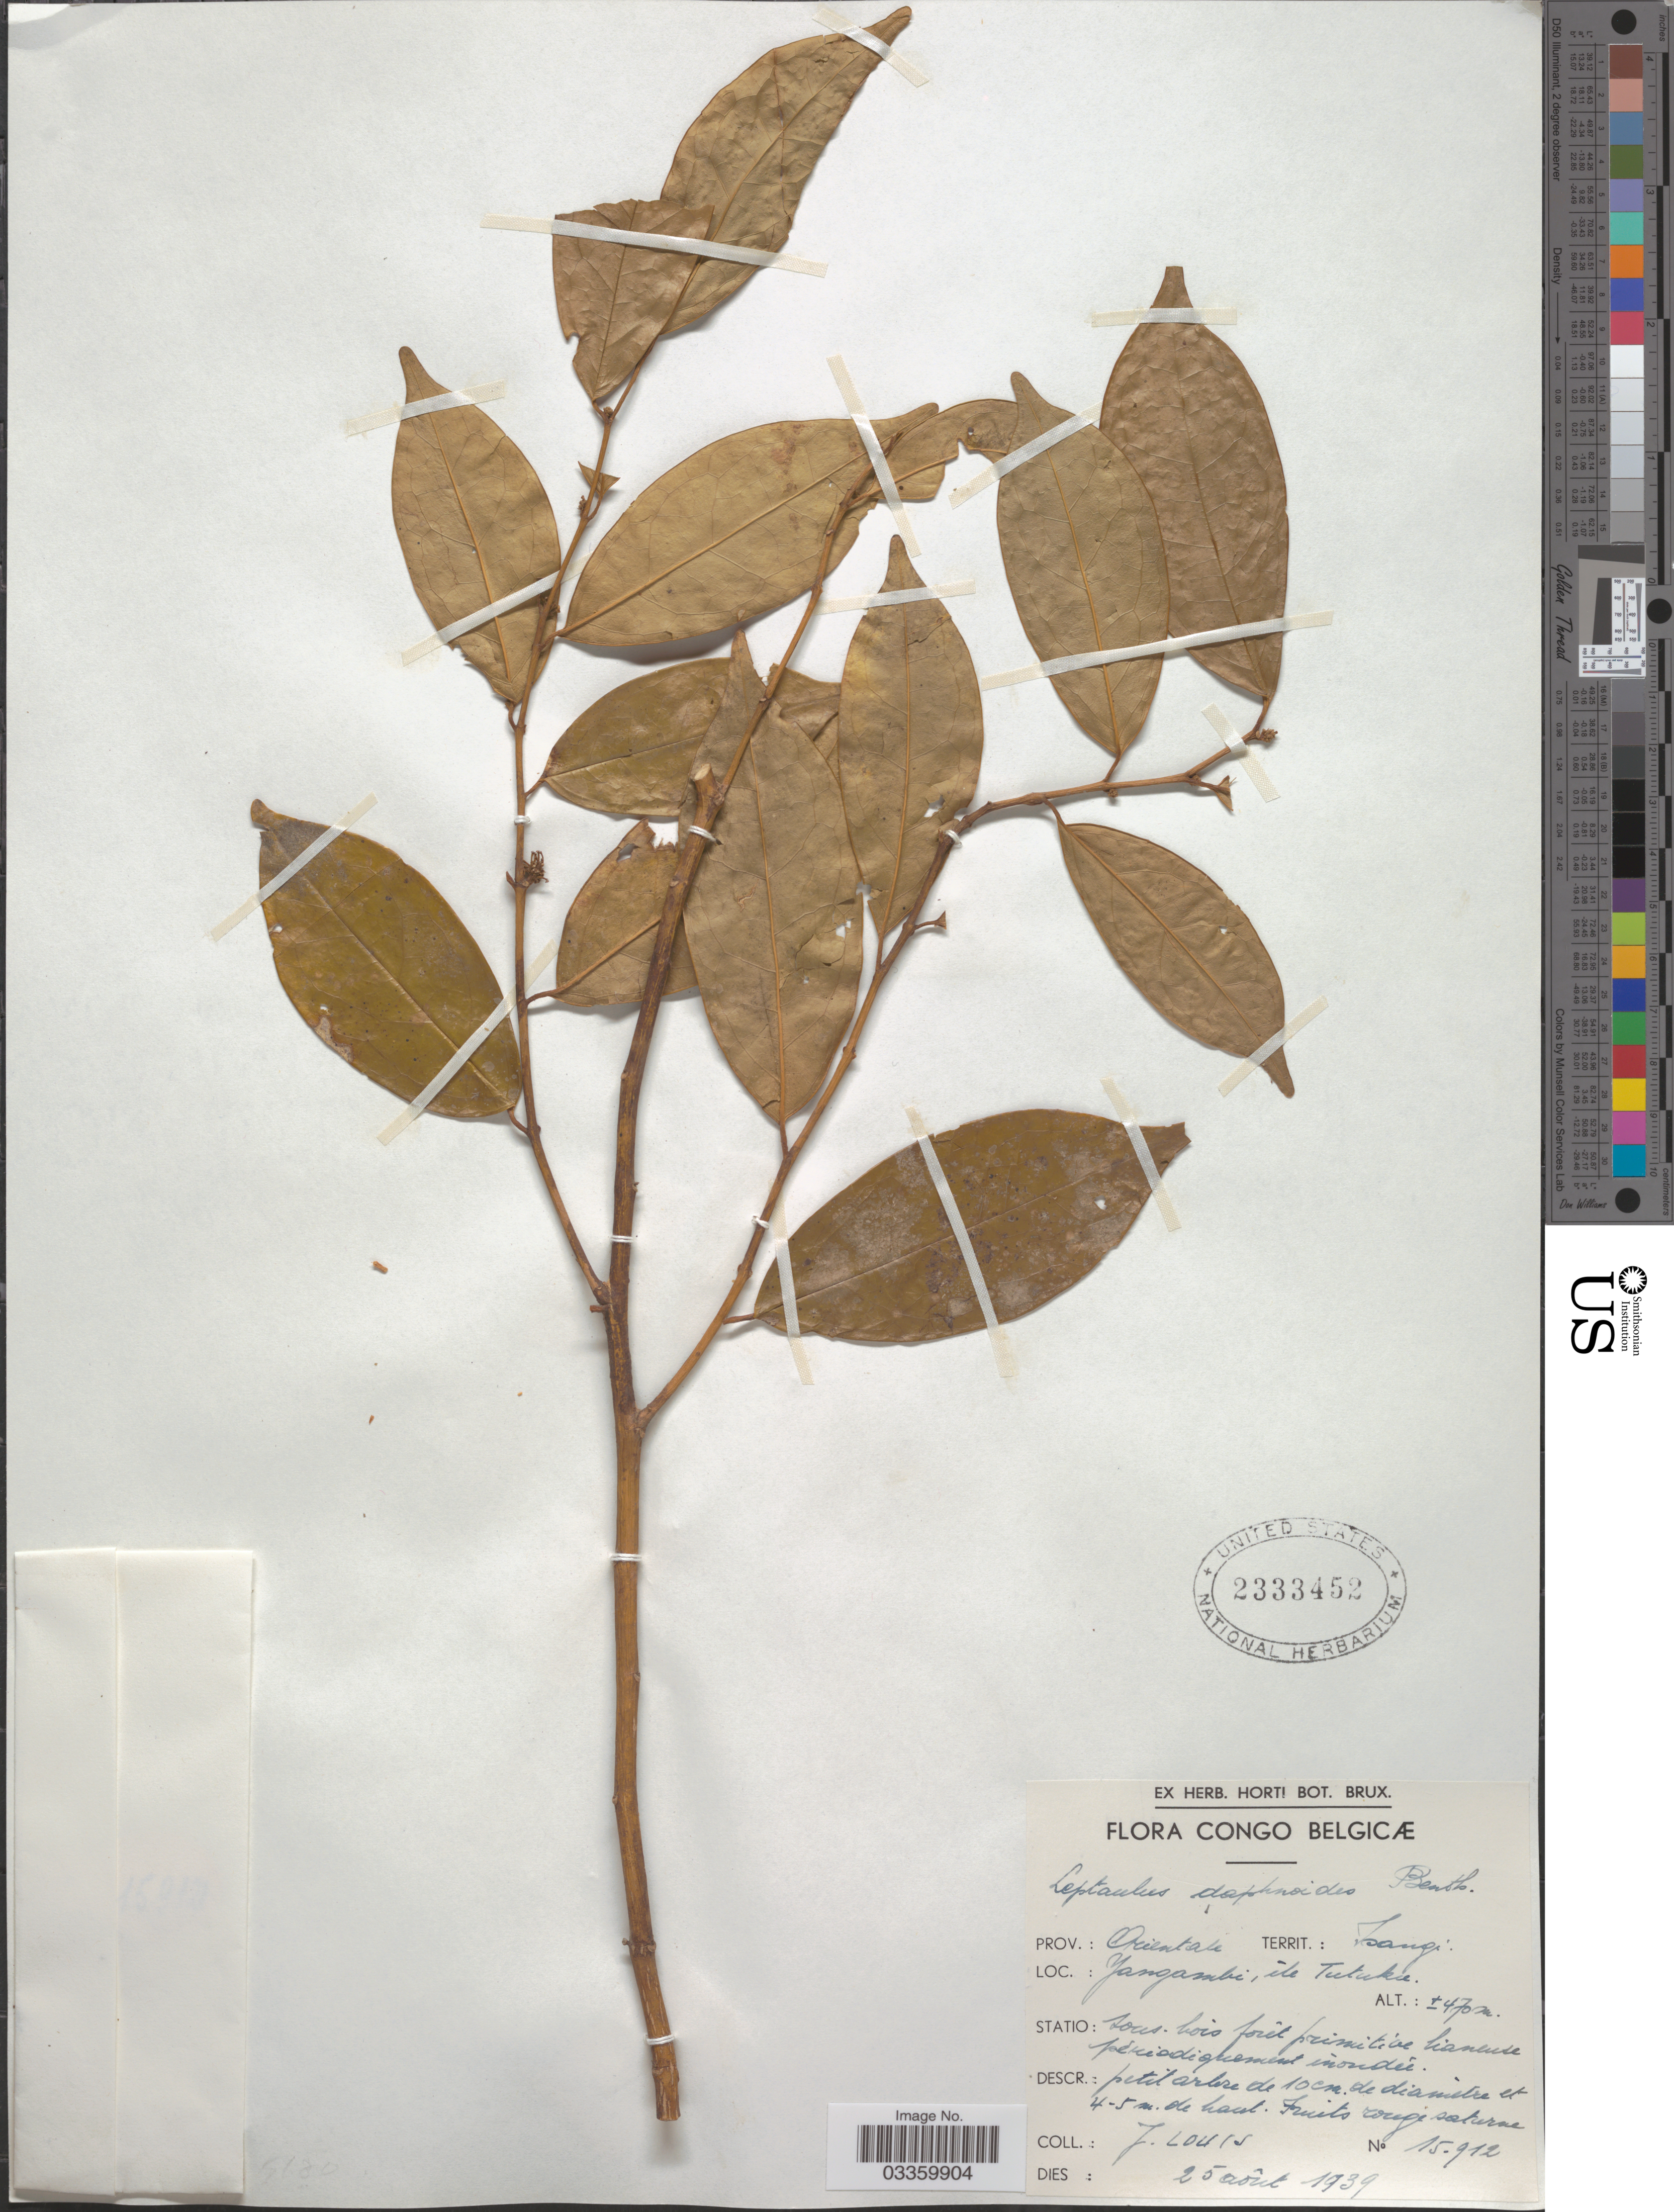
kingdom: Plantae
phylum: Tracheophyta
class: Magnoliopsida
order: Cardiopteridales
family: Cardiopteridaceae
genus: Leptaulus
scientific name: Leptaulus daphnoides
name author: Benth.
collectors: J. Louis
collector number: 15912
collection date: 1939-08-25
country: Congo, Democratic Republic of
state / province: Tshopo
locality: Congo Belgicæ. Territ.: Isangi. Yangambi, île Tutuka.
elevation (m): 470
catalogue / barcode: US 2333452